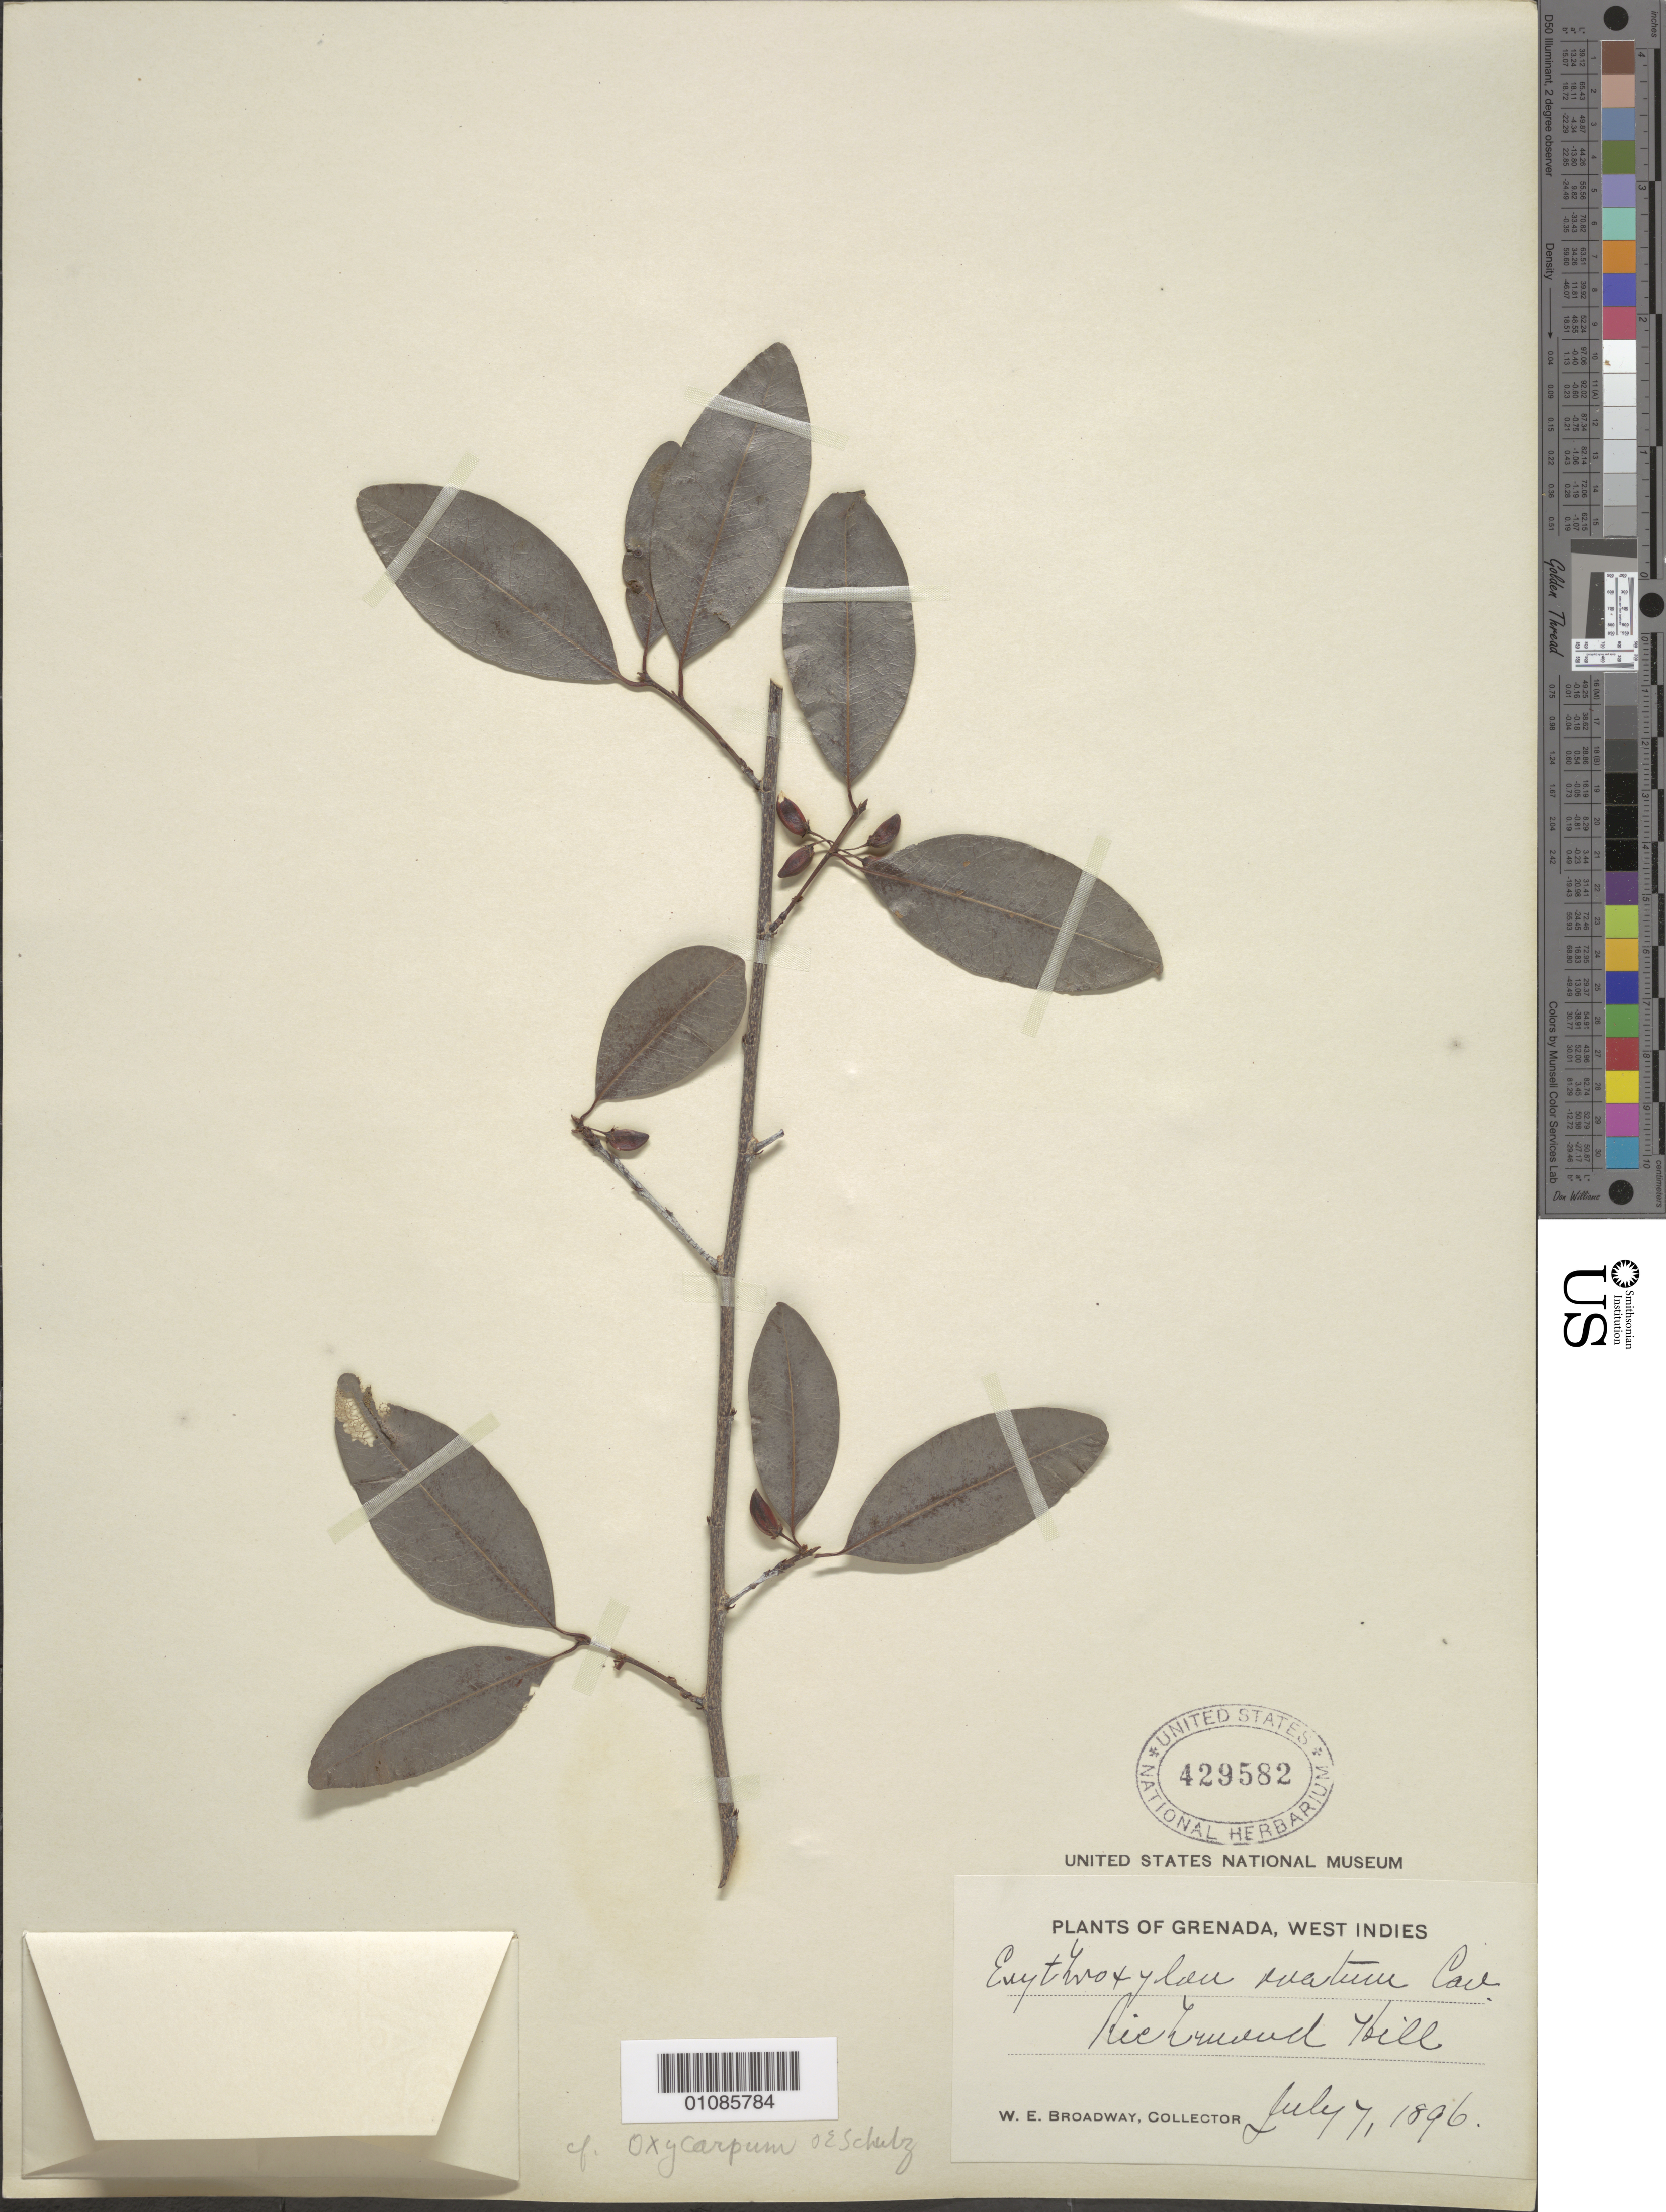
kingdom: Plantae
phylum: Tracheophyta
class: Magnoliopsida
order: Malpighiales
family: Erythroxylaceae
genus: Erythroxylum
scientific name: Erythroxylum pedicellare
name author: (Griseb.) O.E. Schulz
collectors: W. E. Broadway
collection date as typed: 07 Jul 1896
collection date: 1896-07-07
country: Grenada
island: Grenada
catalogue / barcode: US 429582